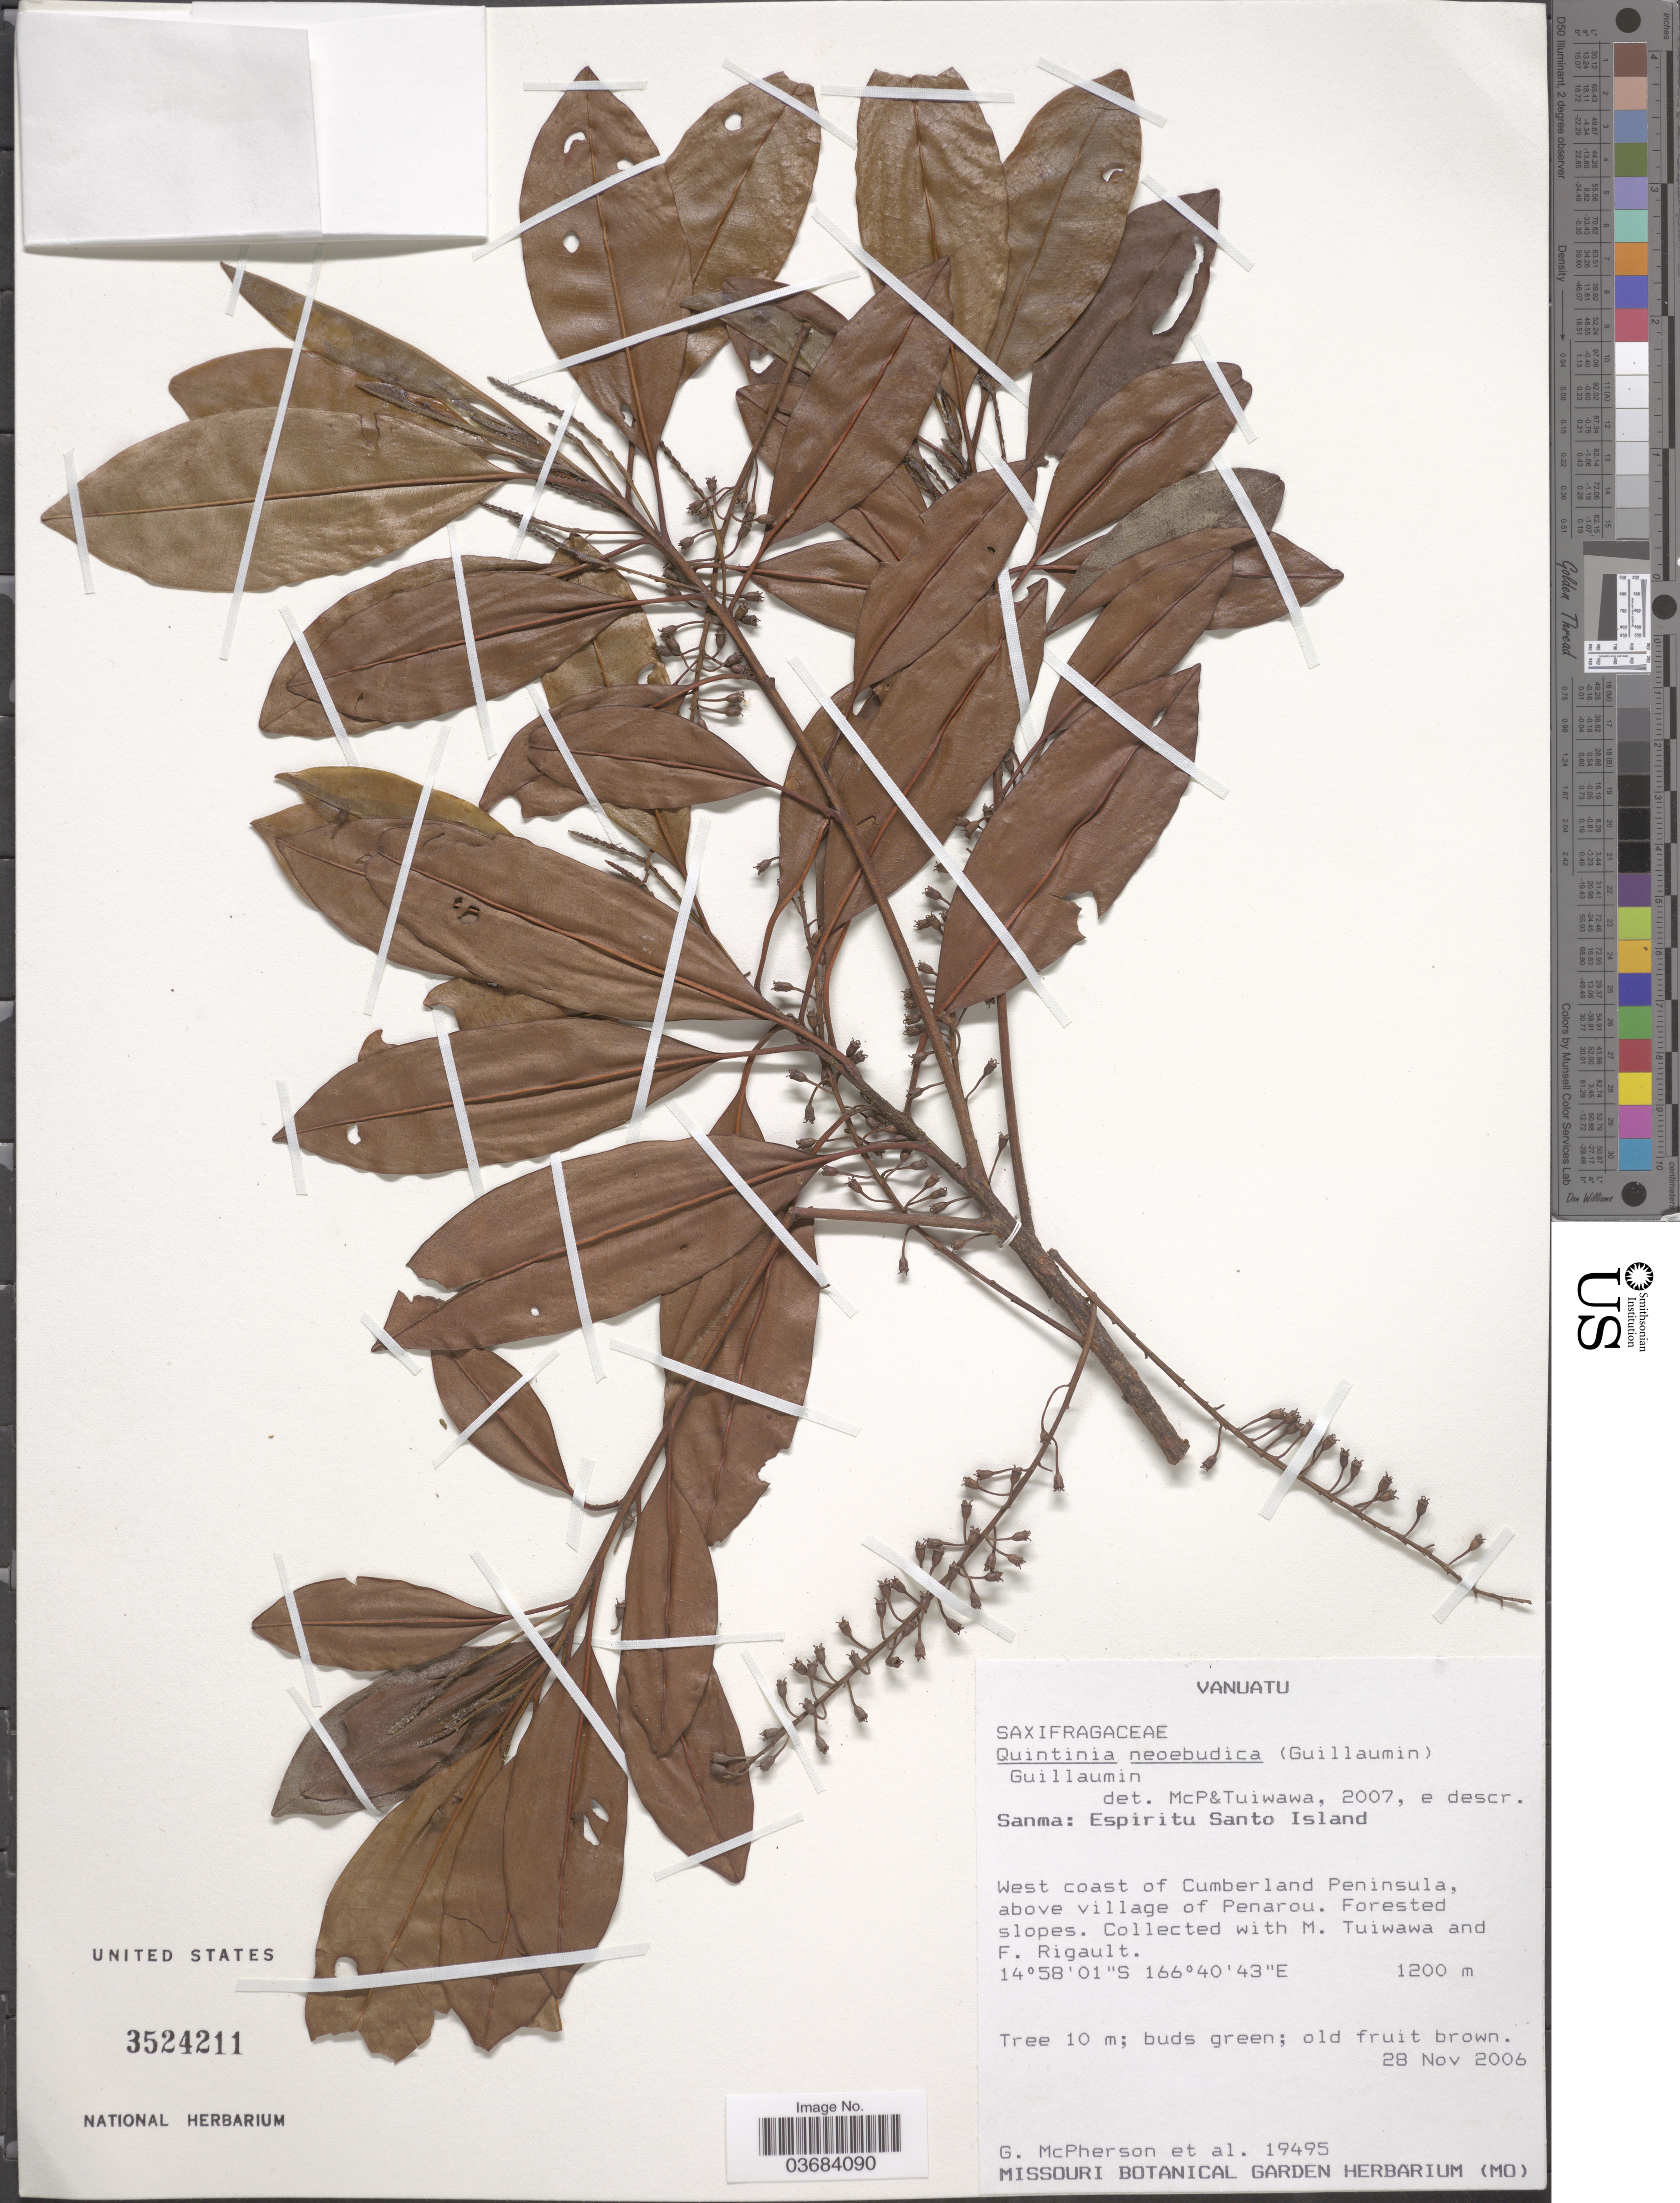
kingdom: Plantae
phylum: Tracheophyta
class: Magnoliopsida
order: Paracryphiales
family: Paracryphiaceae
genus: Quintinia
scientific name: Quintinia neoebudica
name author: (Guillaumin) Guillaumin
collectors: G. McPherson, M. Tuiwawa & F. Rigault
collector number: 19495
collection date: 2006-11-28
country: Vanuatu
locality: Sanma: Espiritu Santo Island. West coast of Cumberland Peninsula, above village of Penarou. Forested slopes.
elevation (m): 1200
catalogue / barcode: US 3524211